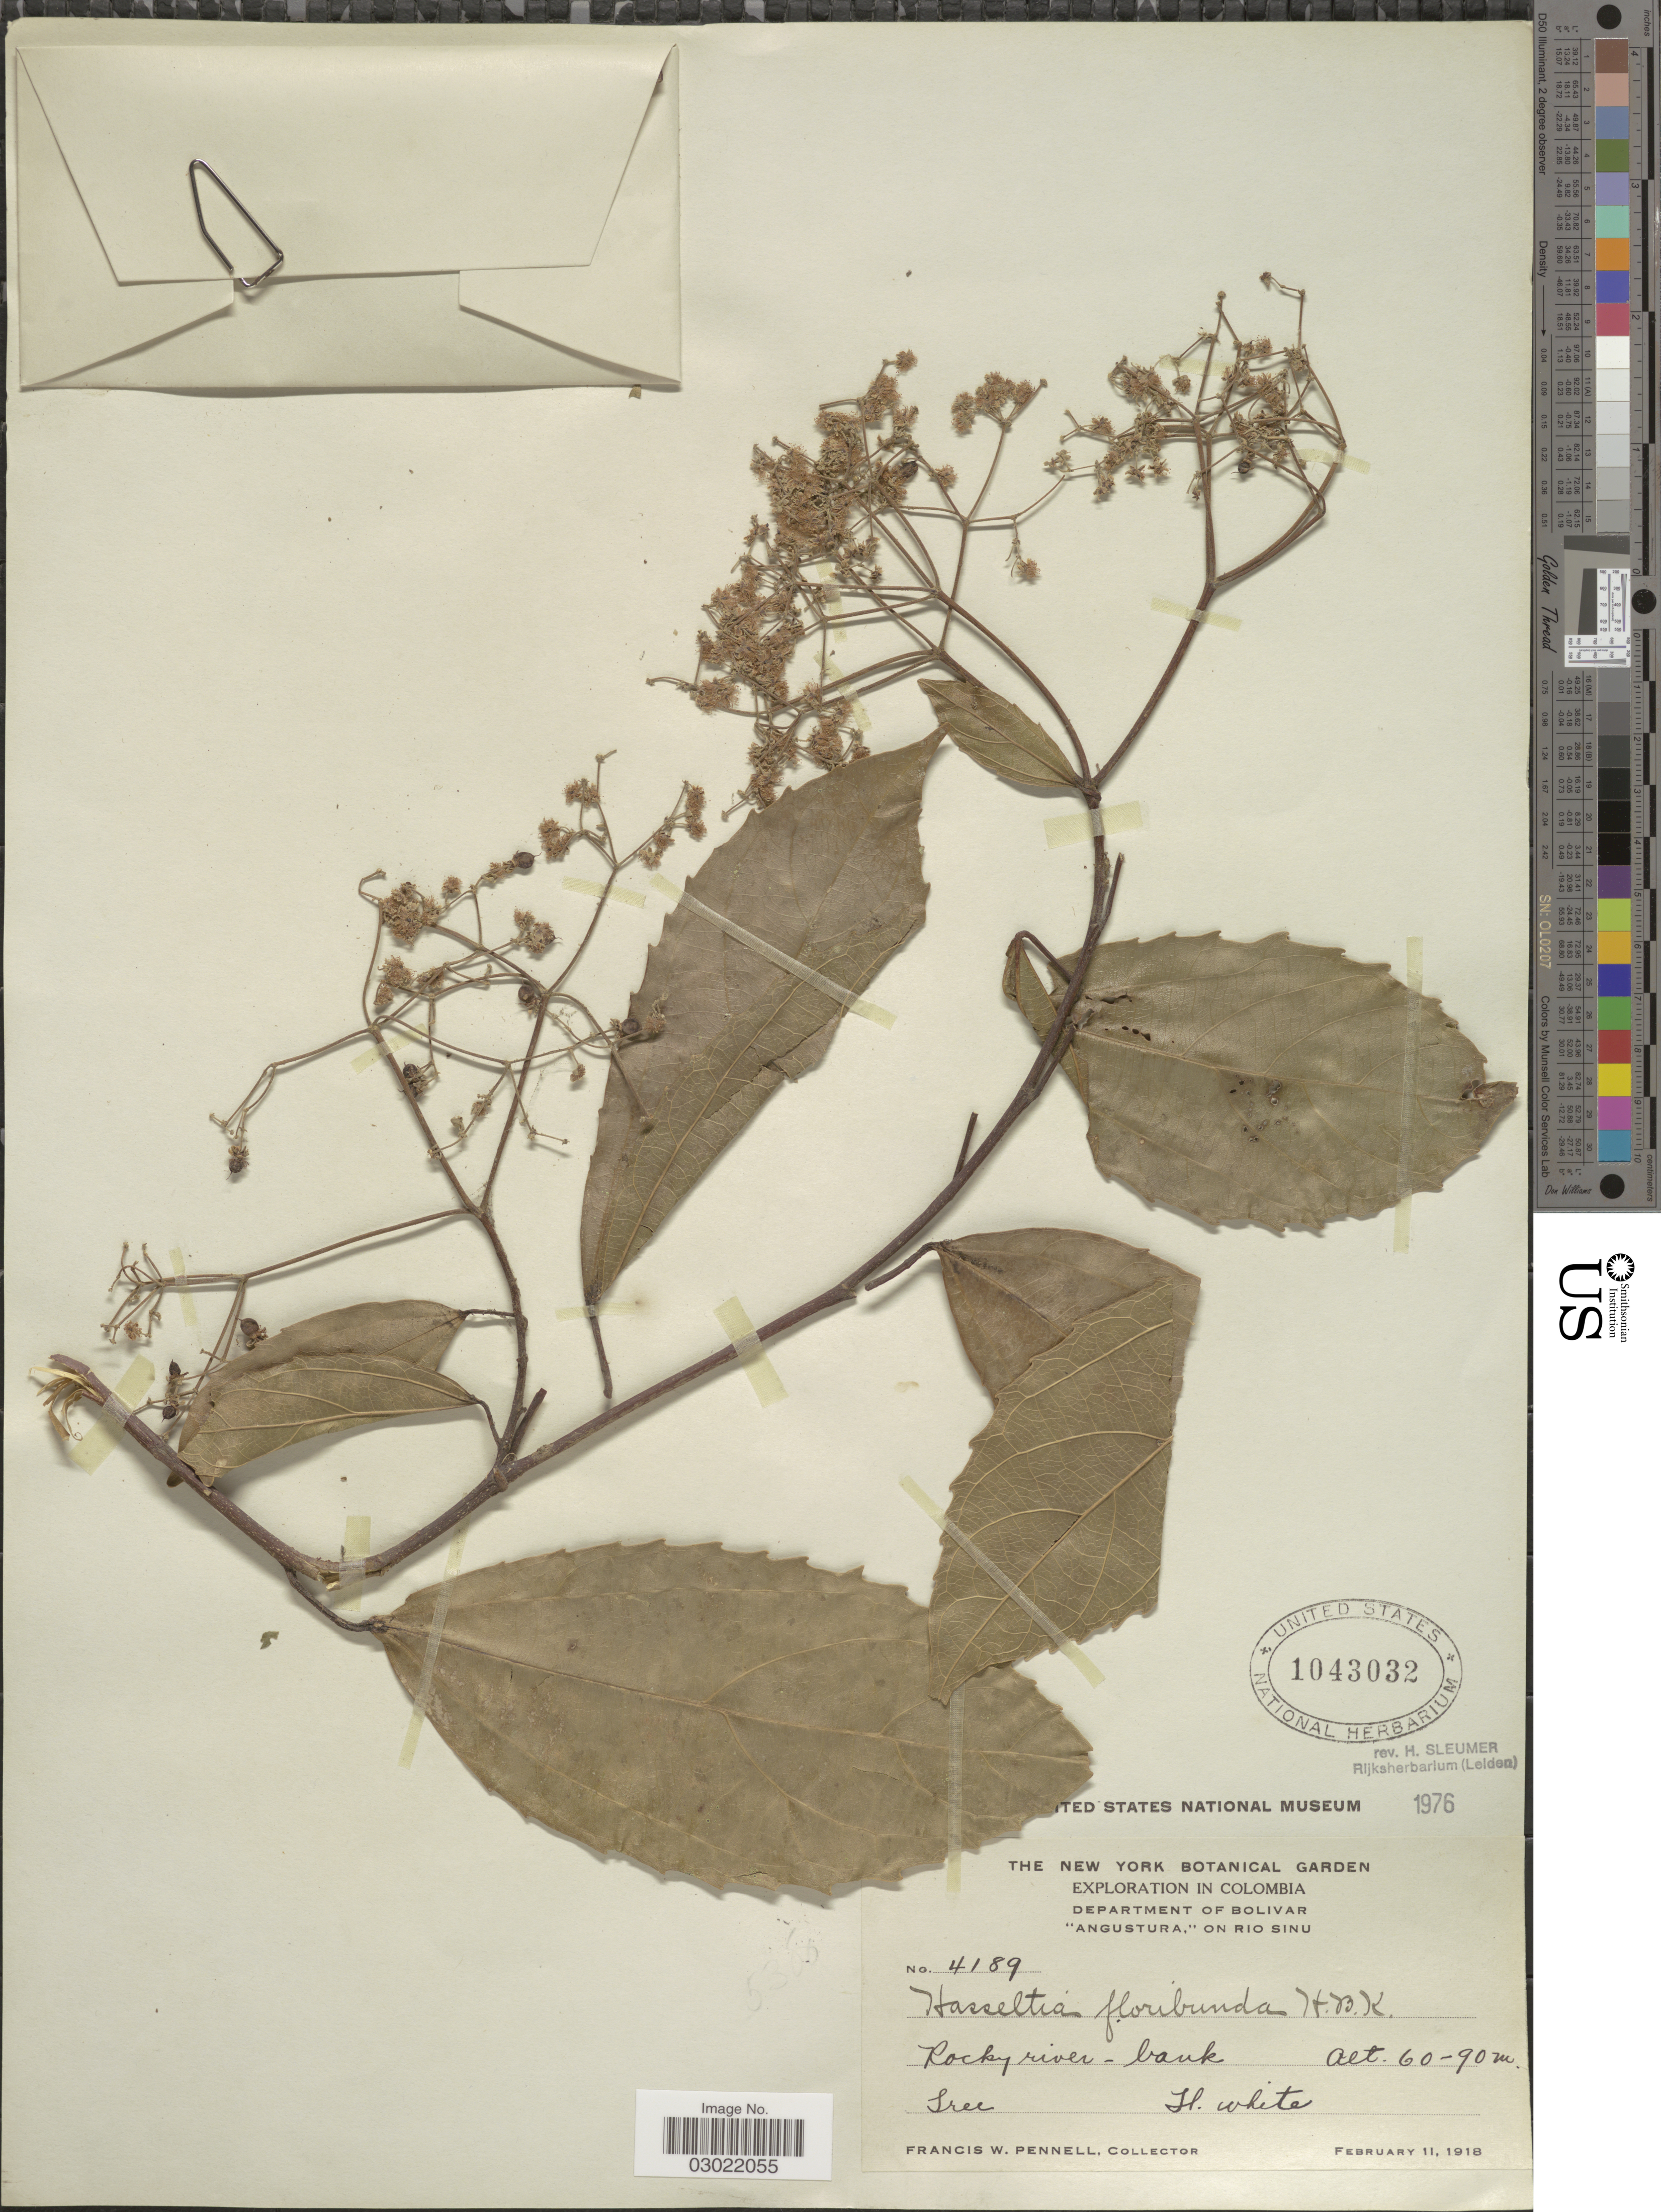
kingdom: Plantae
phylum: Tracheophyta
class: Magnoliopsida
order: Malpighiales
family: Salicaceae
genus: Hasseltia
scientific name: Hasseltia floribunda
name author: Kunth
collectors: F. W. Pennell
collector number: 4189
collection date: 1918-02-11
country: Colombia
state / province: Bolívar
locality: Department of Bolívar. "Angustura," on Rio Sinu. Rocky river-bank.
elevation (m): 60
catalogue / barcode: US 1043032